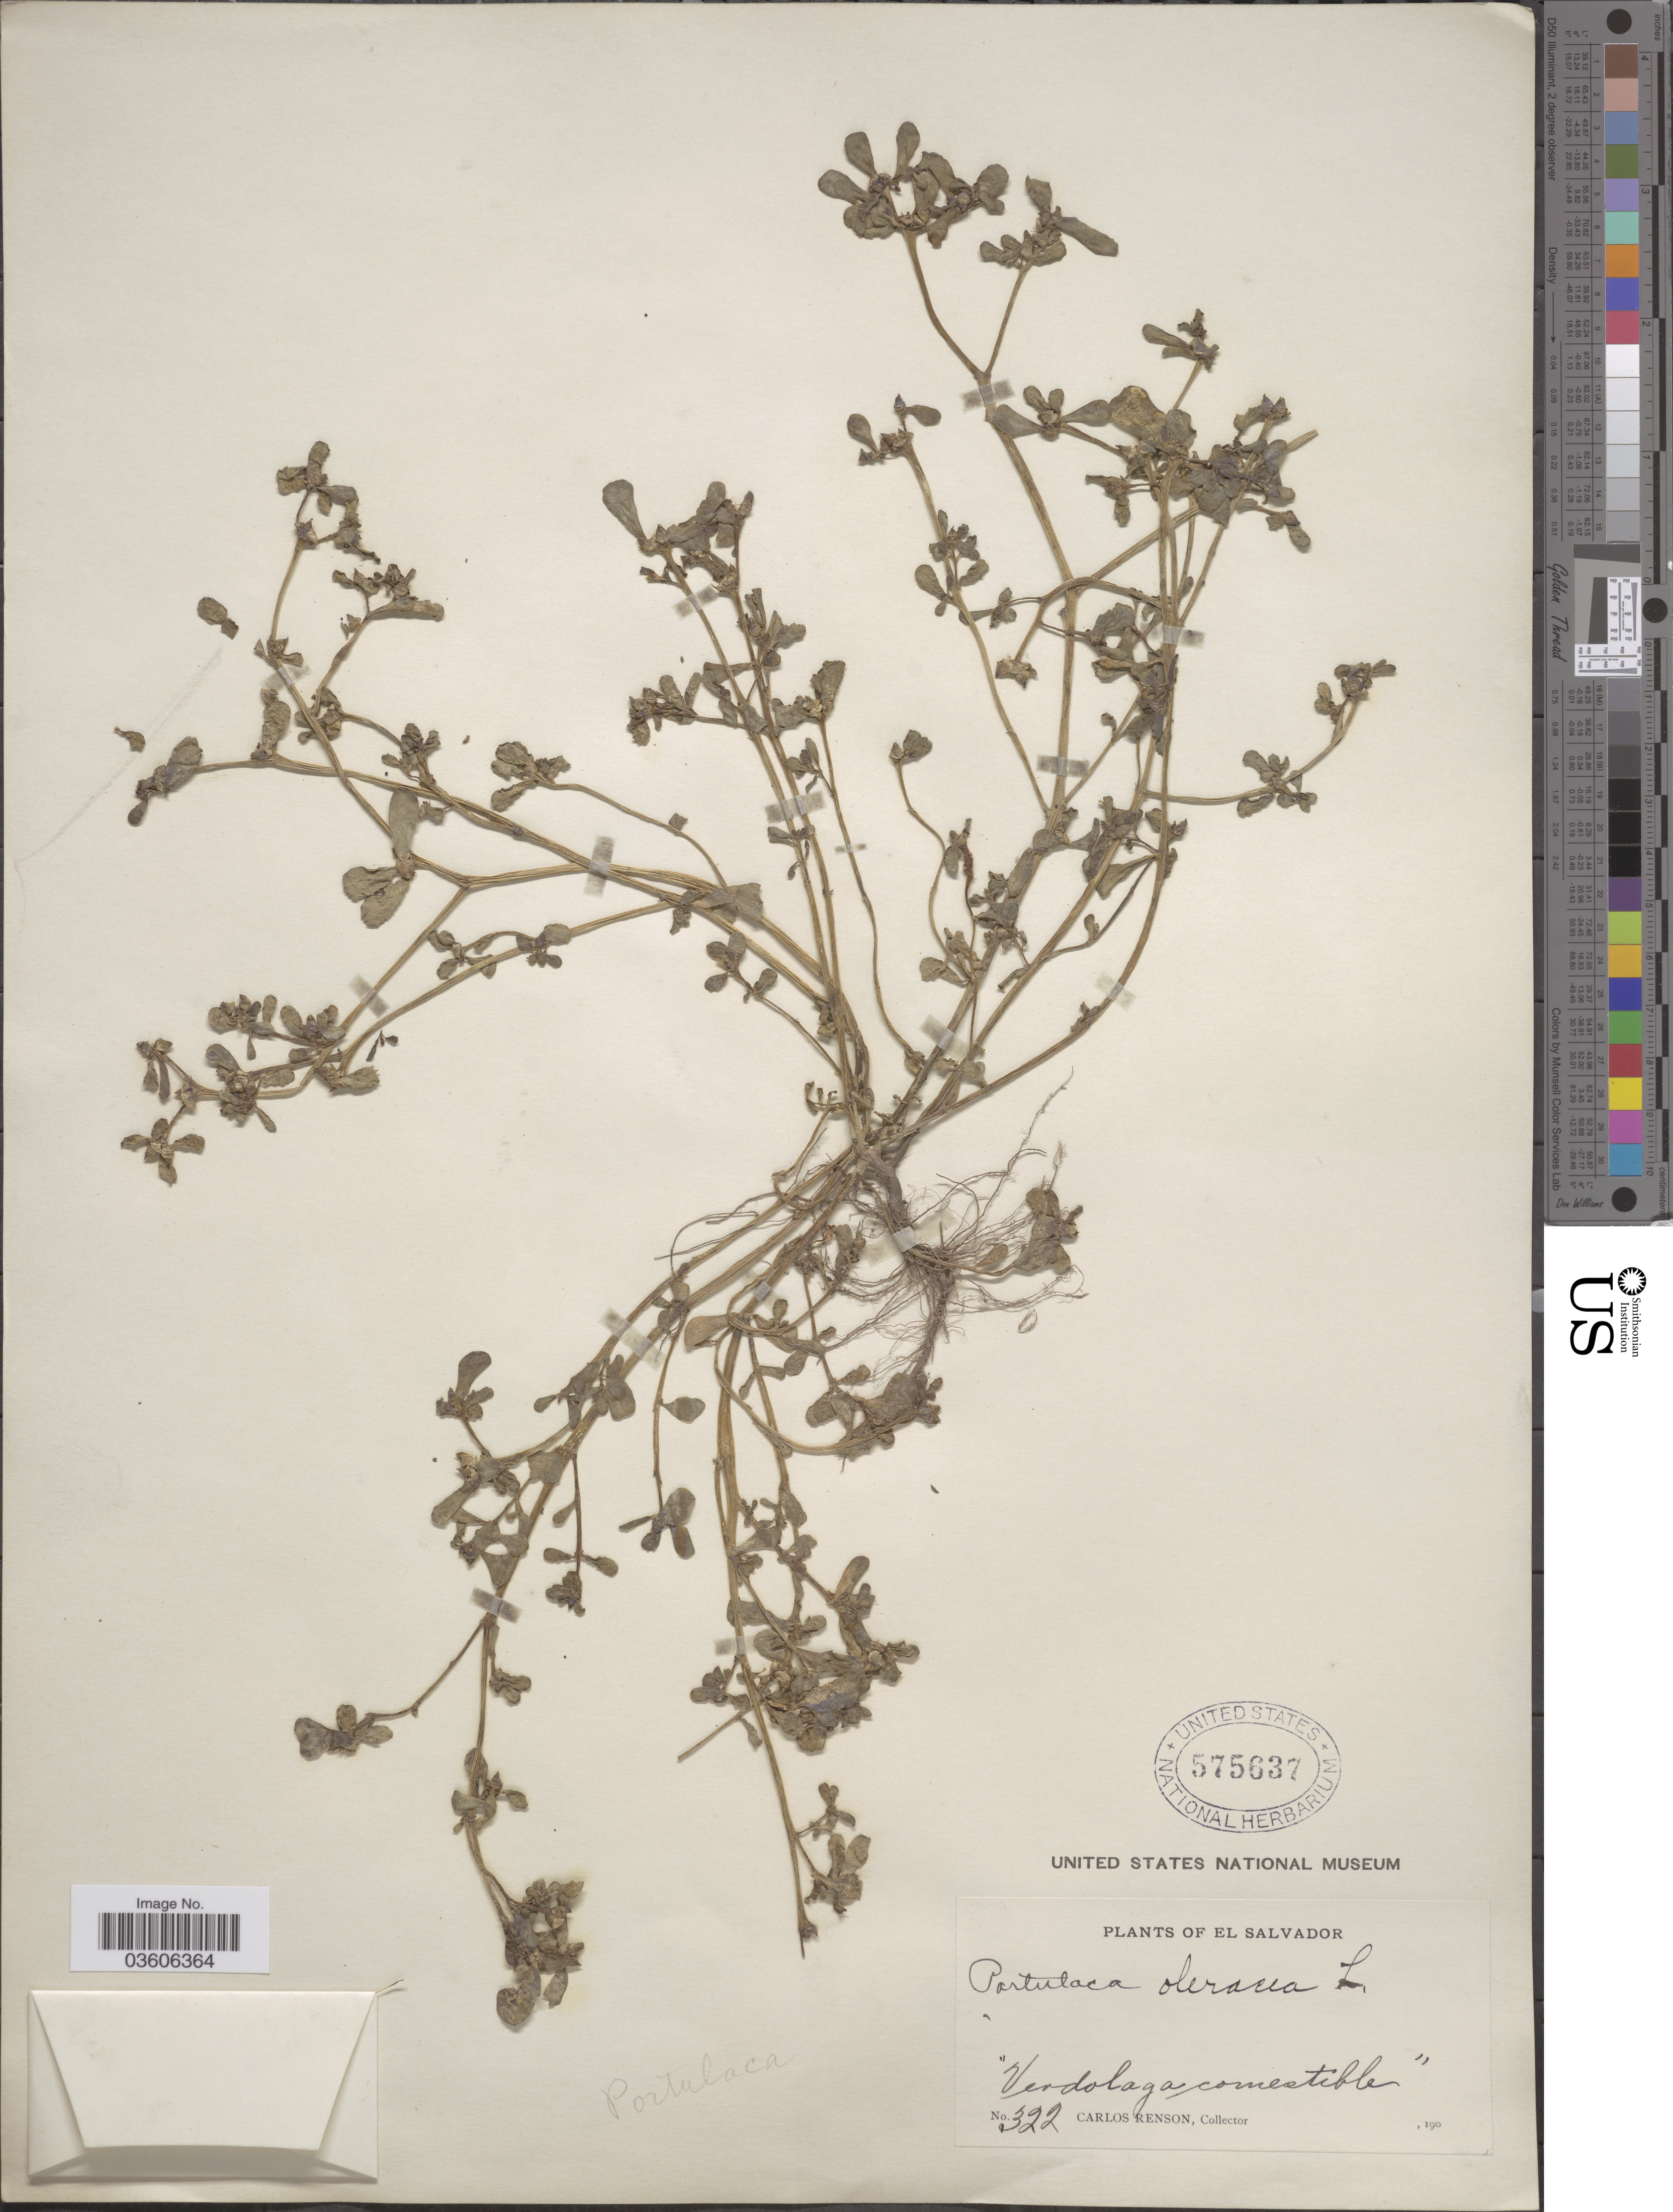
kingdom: Plantae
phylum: Tracheophyta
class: Magnoliopsida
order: Caryophyllales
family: Portulacaceae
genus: Portulaca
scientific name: Portulaca oleracea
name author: L.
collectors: C. Renson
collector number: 322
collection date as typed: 190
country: El Salvador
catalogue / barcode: US 575637